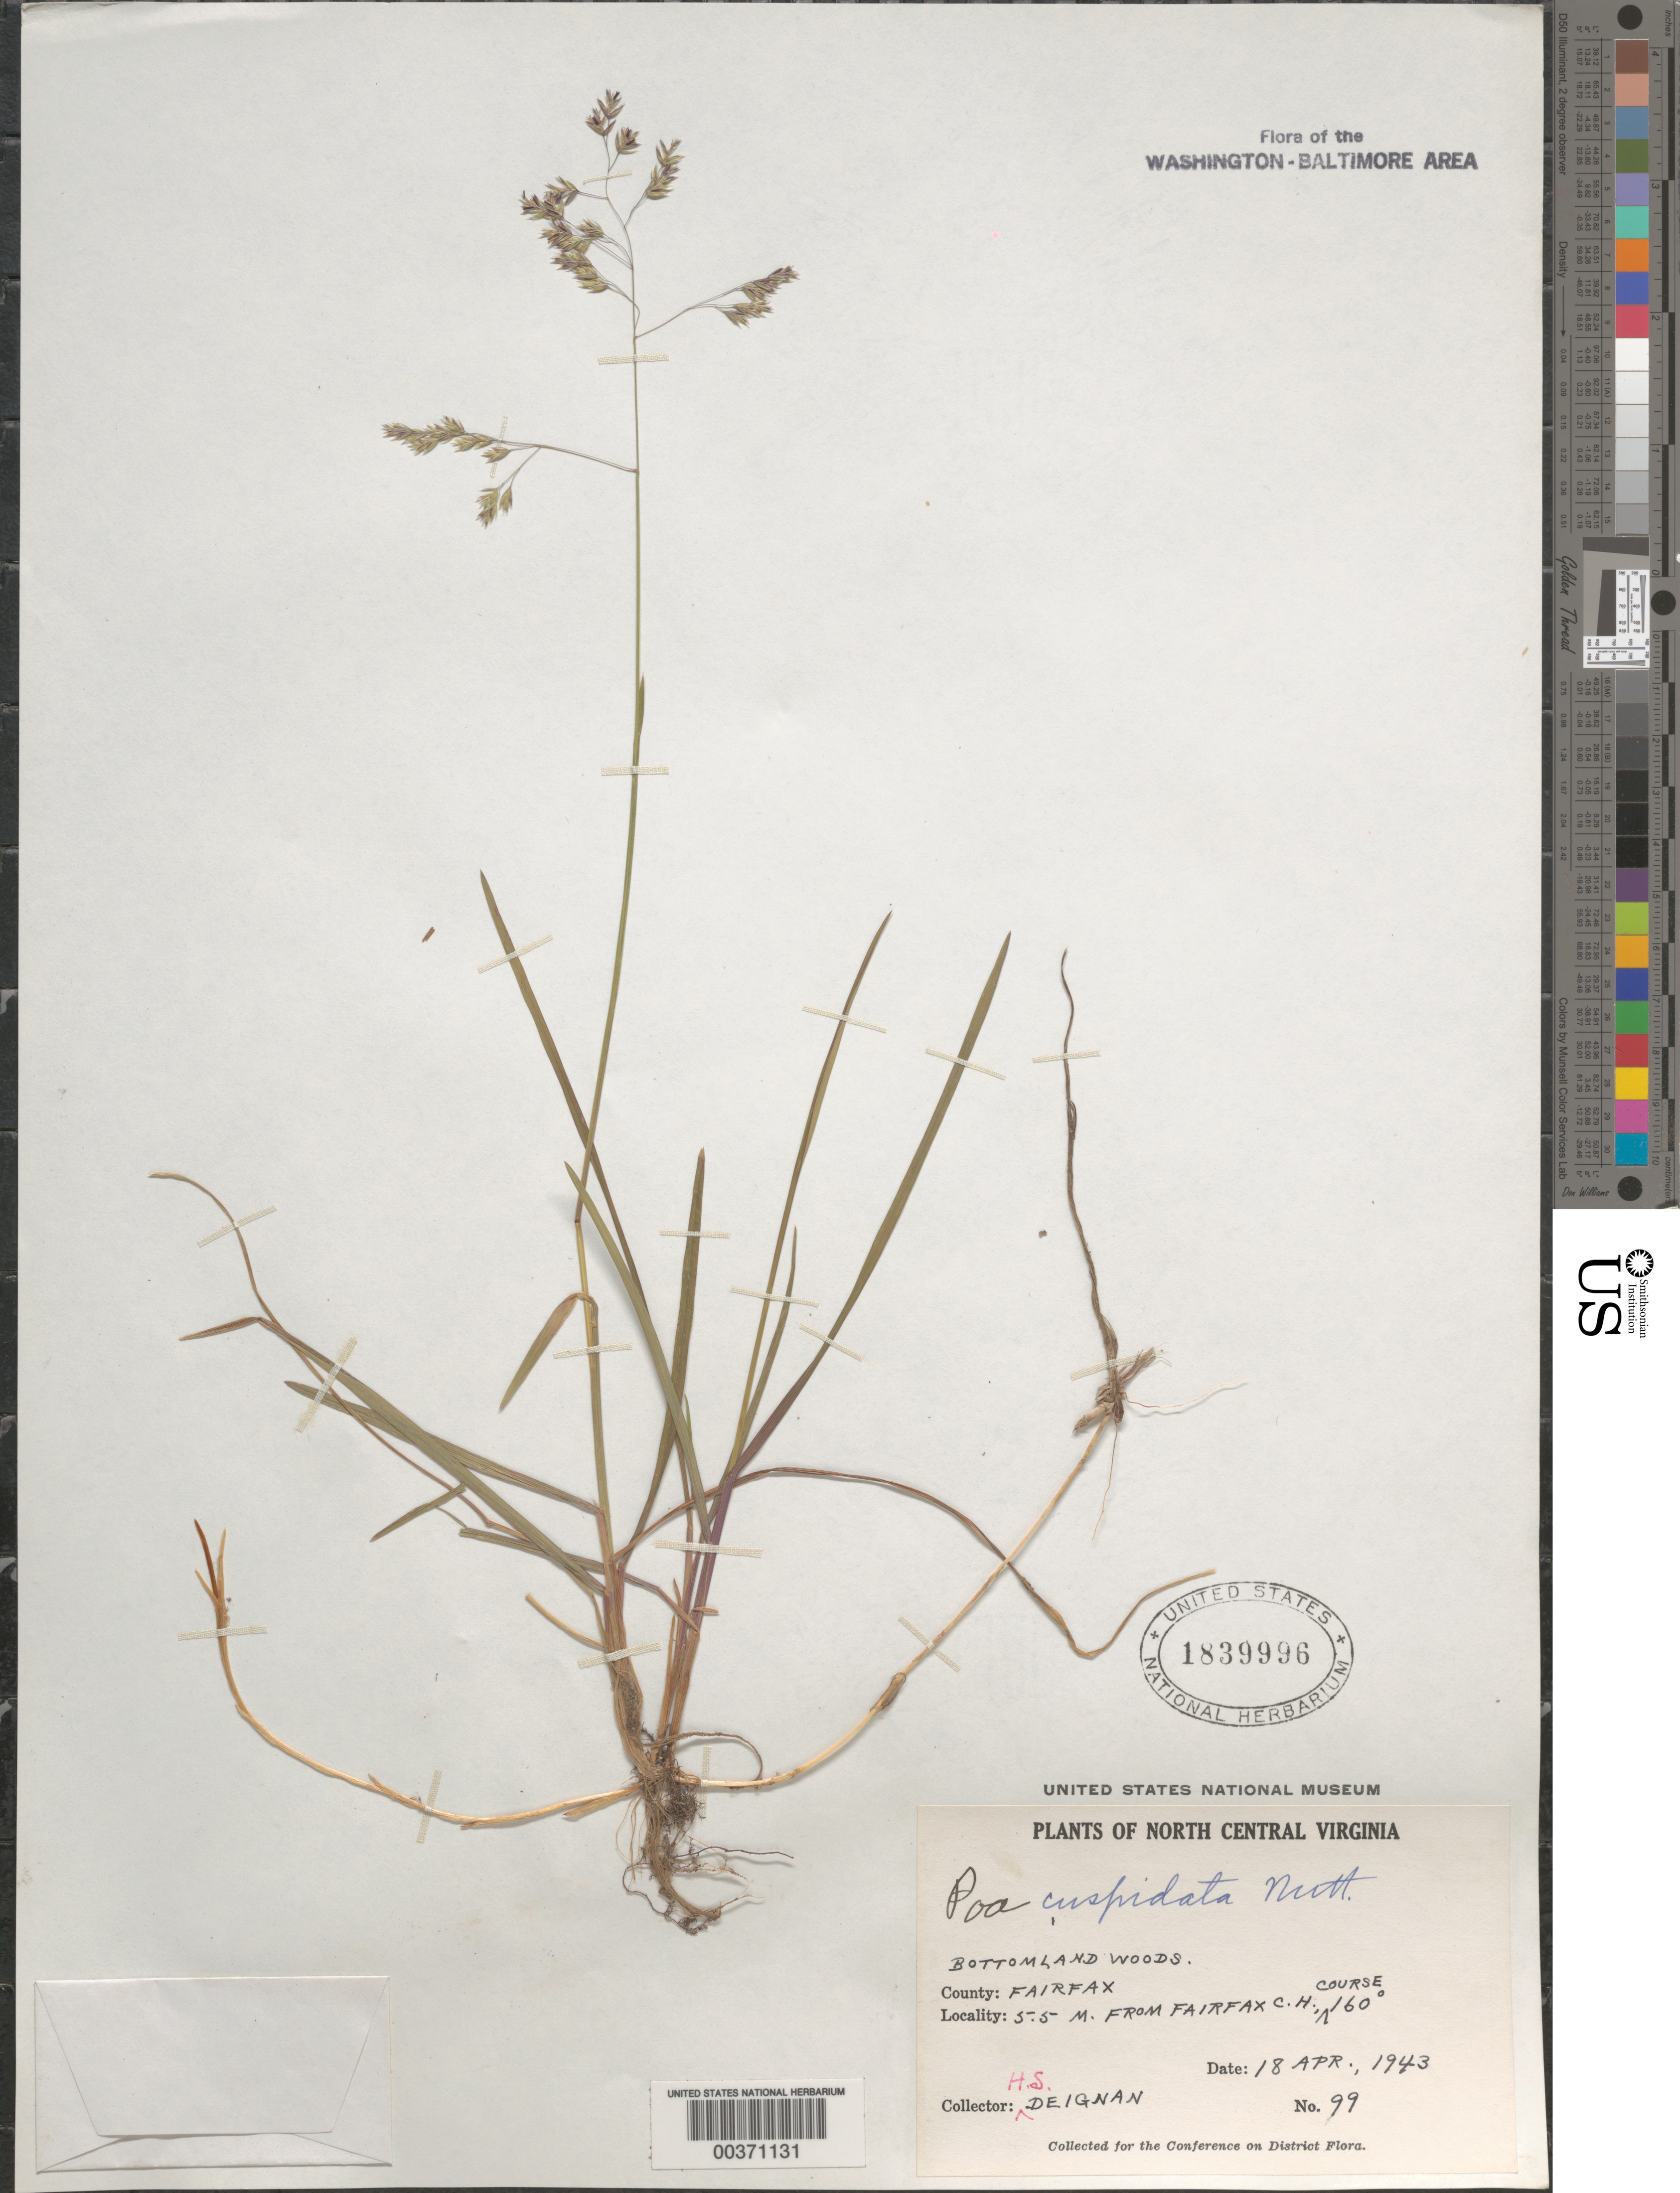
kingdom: Plantae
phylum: Tracheophyta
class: Liliopsida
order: Poales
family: Poaceae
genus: Poa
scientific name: Poa cuspidata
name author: Nutt.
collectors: H. Deigan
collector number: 99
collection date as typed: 18 Apr 1943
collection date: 1943-04-18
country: United States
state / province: Virginia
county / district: Fairfax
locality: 5.5 miles from Fairfax Court House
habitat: Bottomland woods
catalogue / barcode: US 1839996